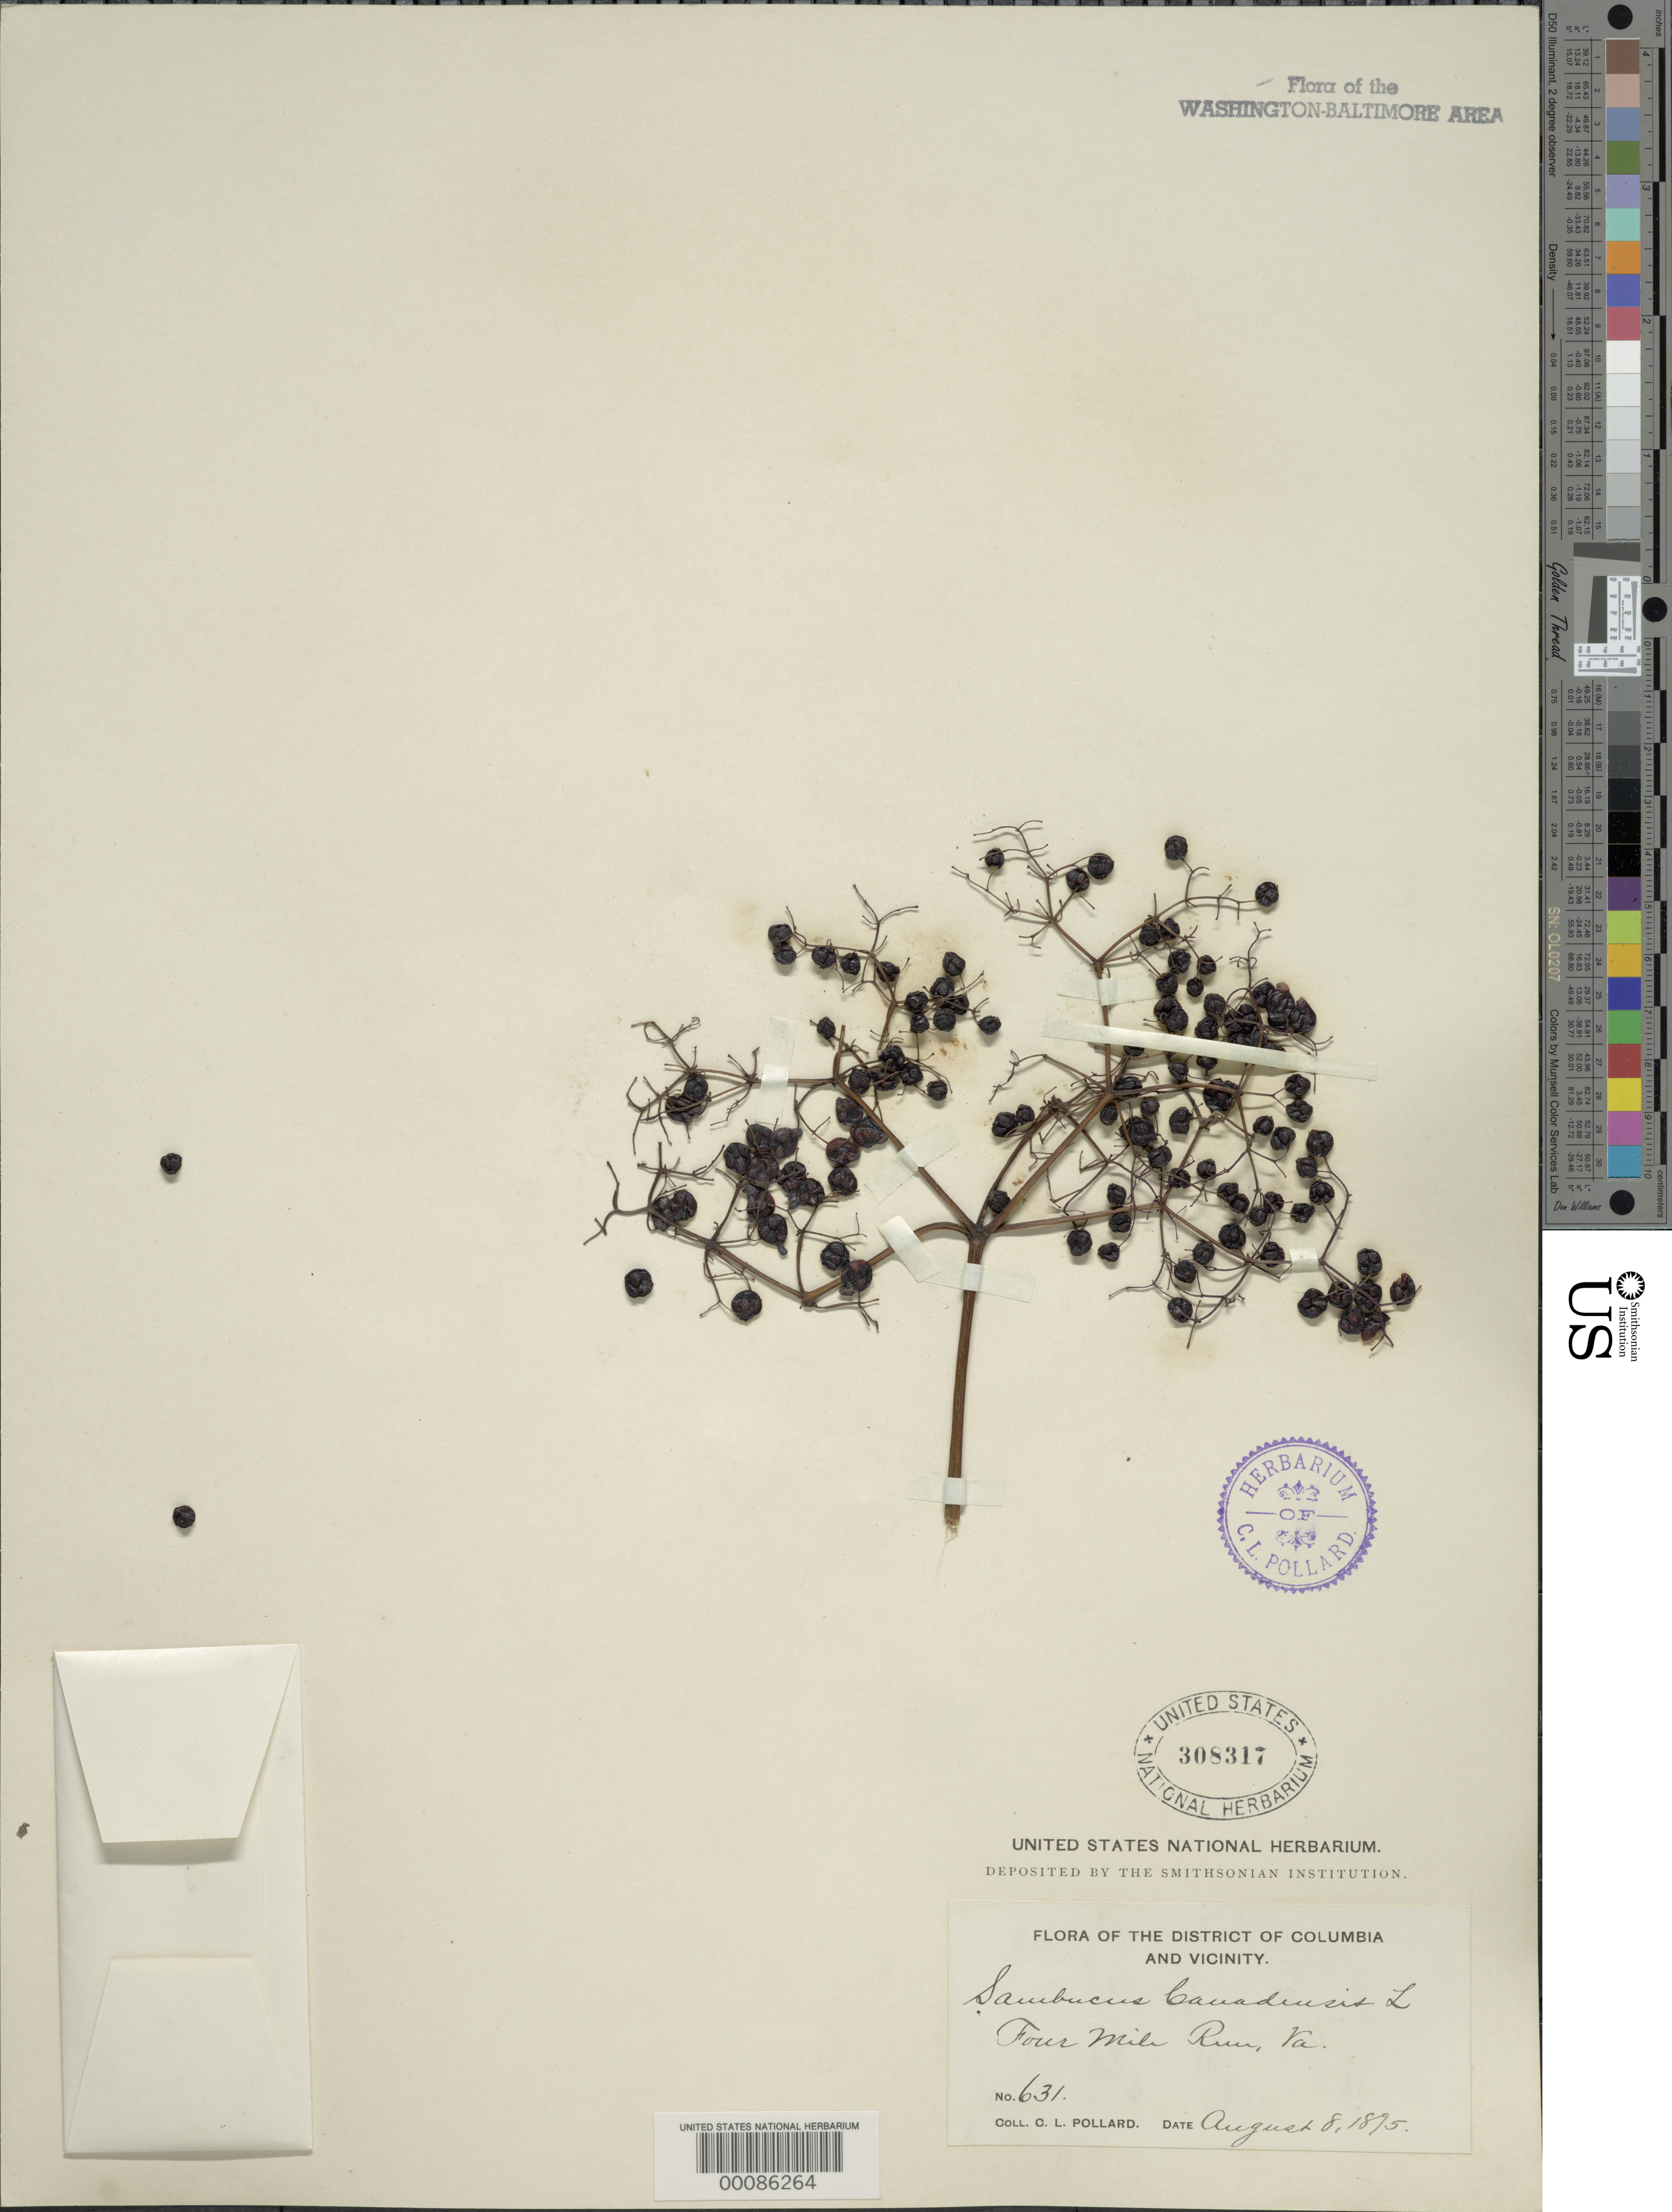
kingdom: Plantae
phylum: Tracheophyta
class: Magnoliopsida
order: Dipsacales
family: Viburnaceae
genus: Sambucus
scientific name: Sambucus canadensis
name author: L.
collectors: C. L. Pollard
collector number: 631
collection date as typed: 08 Aug 1895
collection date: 1895-08-08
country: United States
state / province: Virginia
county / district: Arlington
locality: Four Mile Run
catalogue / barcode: US 308317